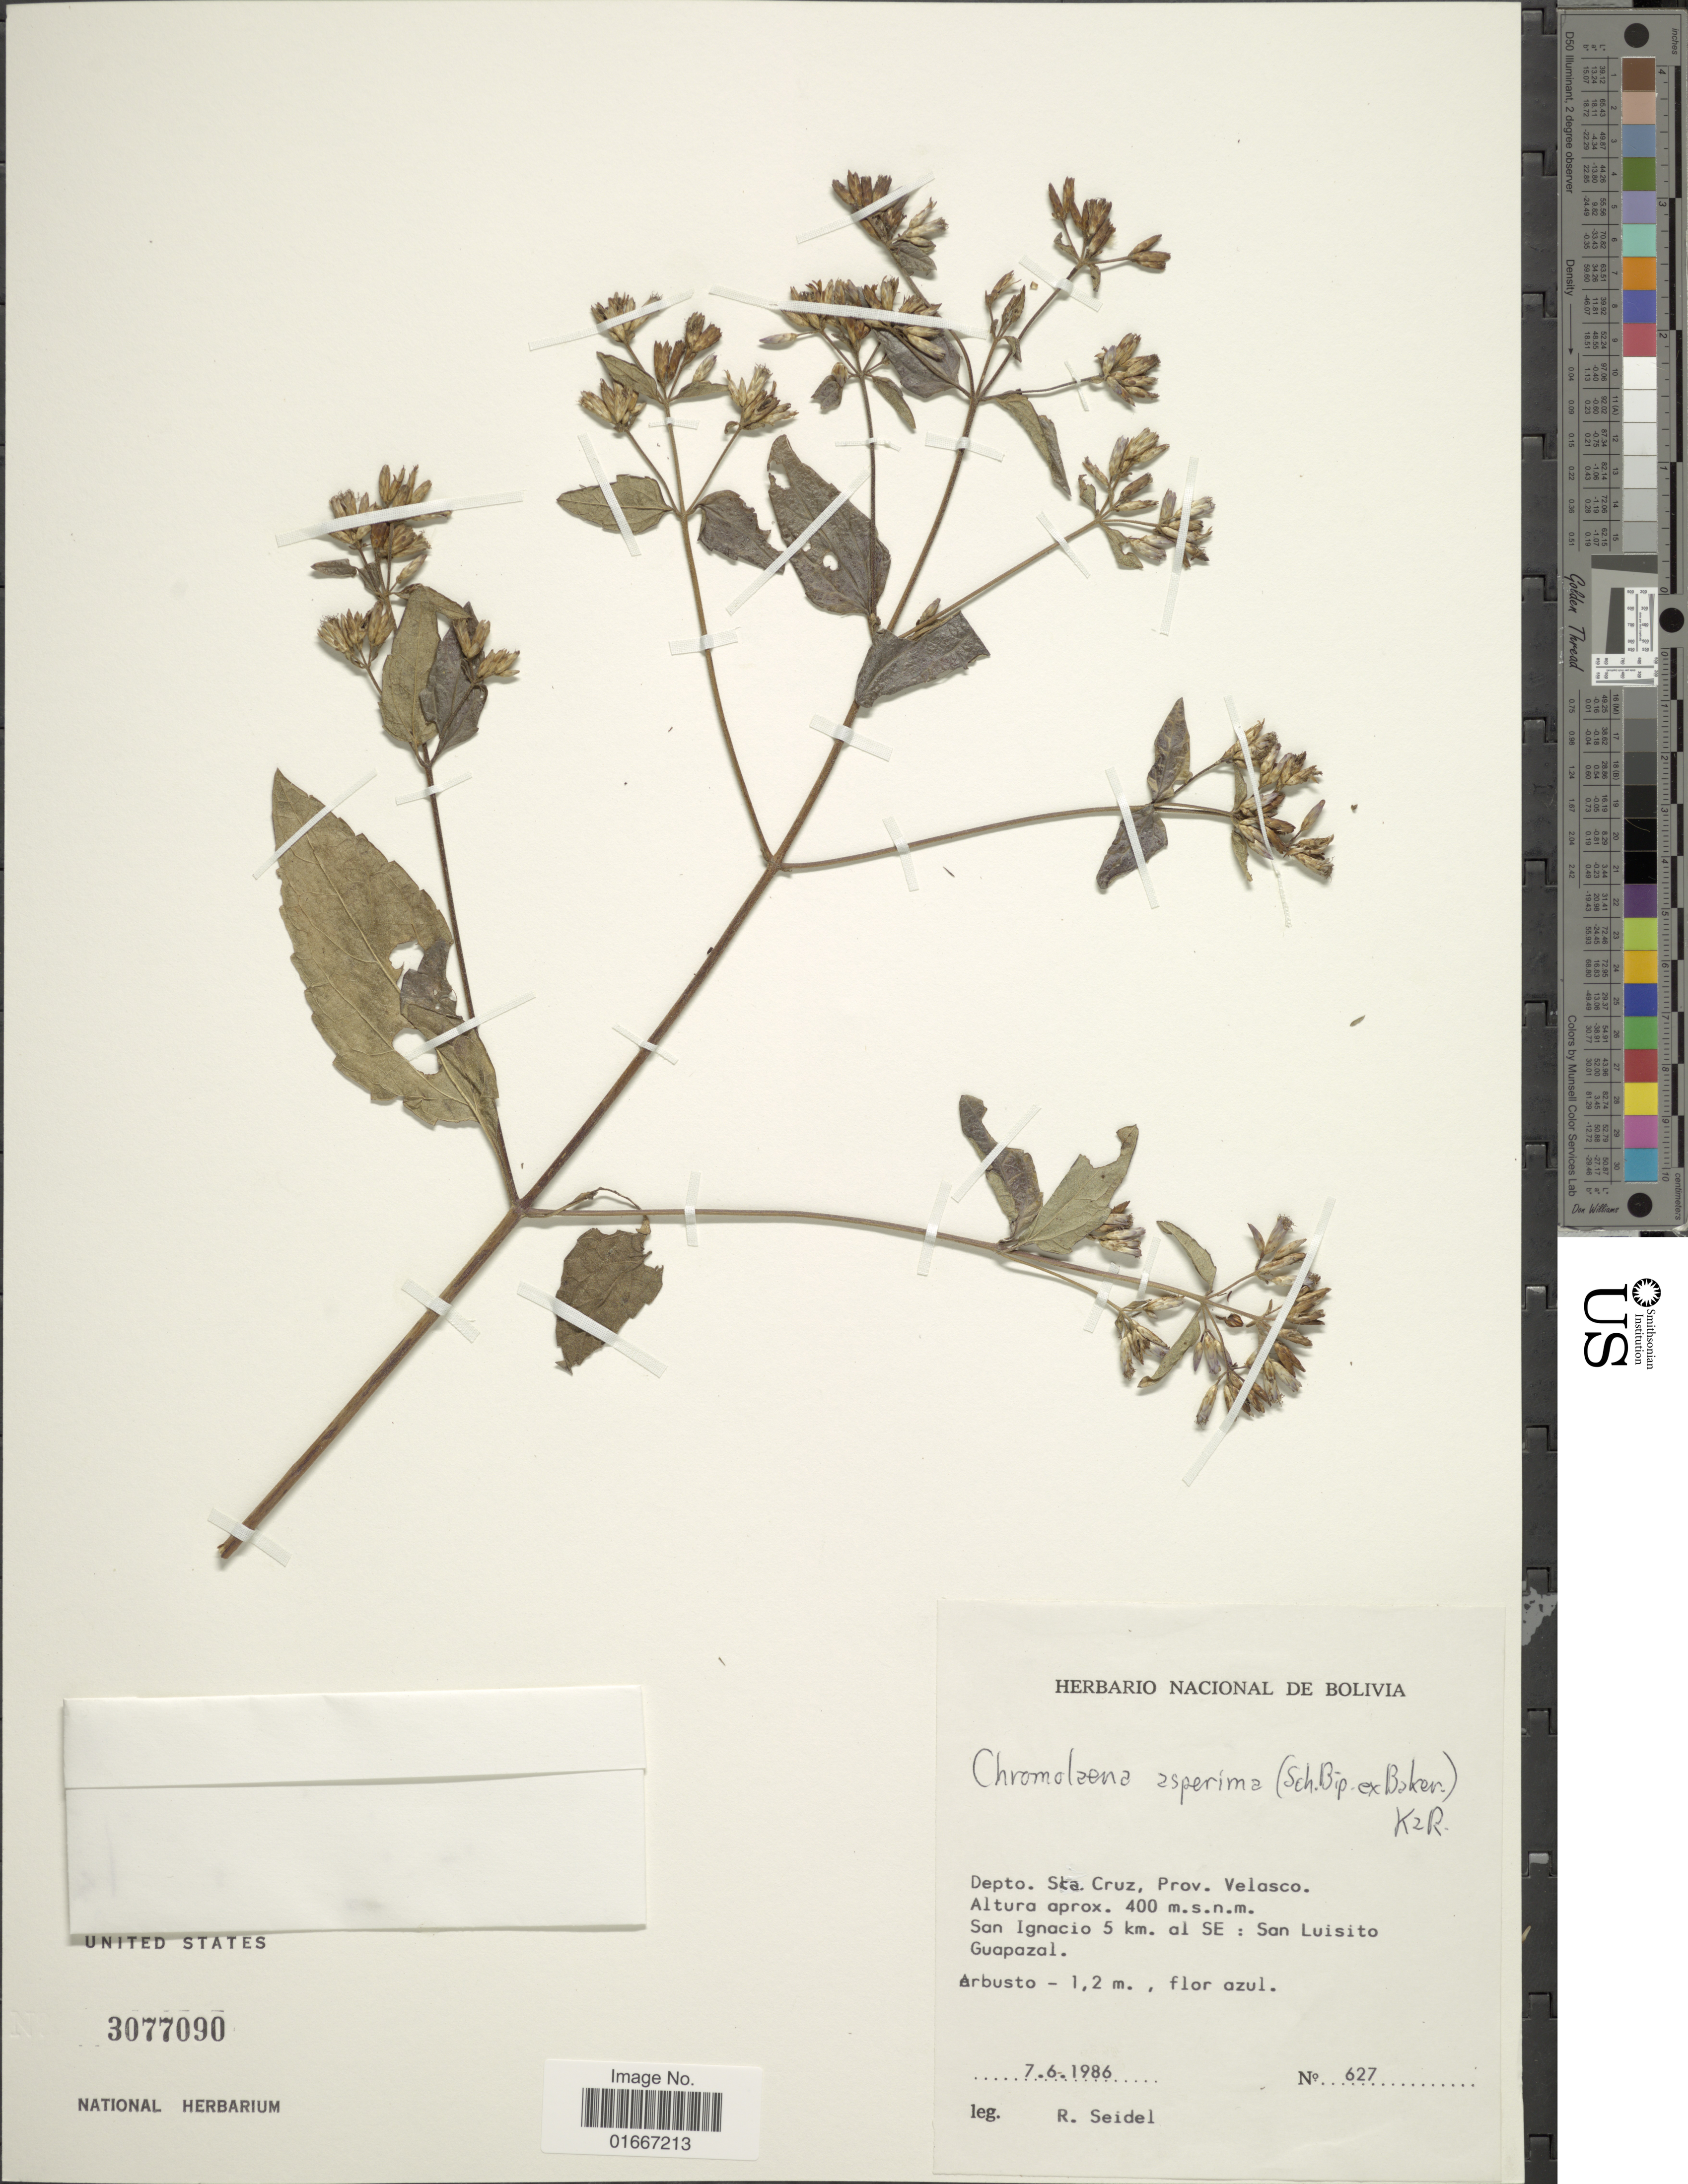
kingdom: Plantae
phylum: Tracheophyta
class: Magnoliopsida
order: Asterales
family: Asteraceae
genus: Chromolaena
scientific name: Chromolaena asperrima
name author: (Sch. Bip. ex Baker) R.M. King & H. Rob.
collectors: R. Seidel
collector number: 627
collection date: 1986-06-07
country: Bolivia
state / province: Santa Cruz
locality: Prov. Velasco, San Ignacio 5 km, al SE: San Luisito Guapazal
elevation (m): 400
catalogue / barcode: US 3077090